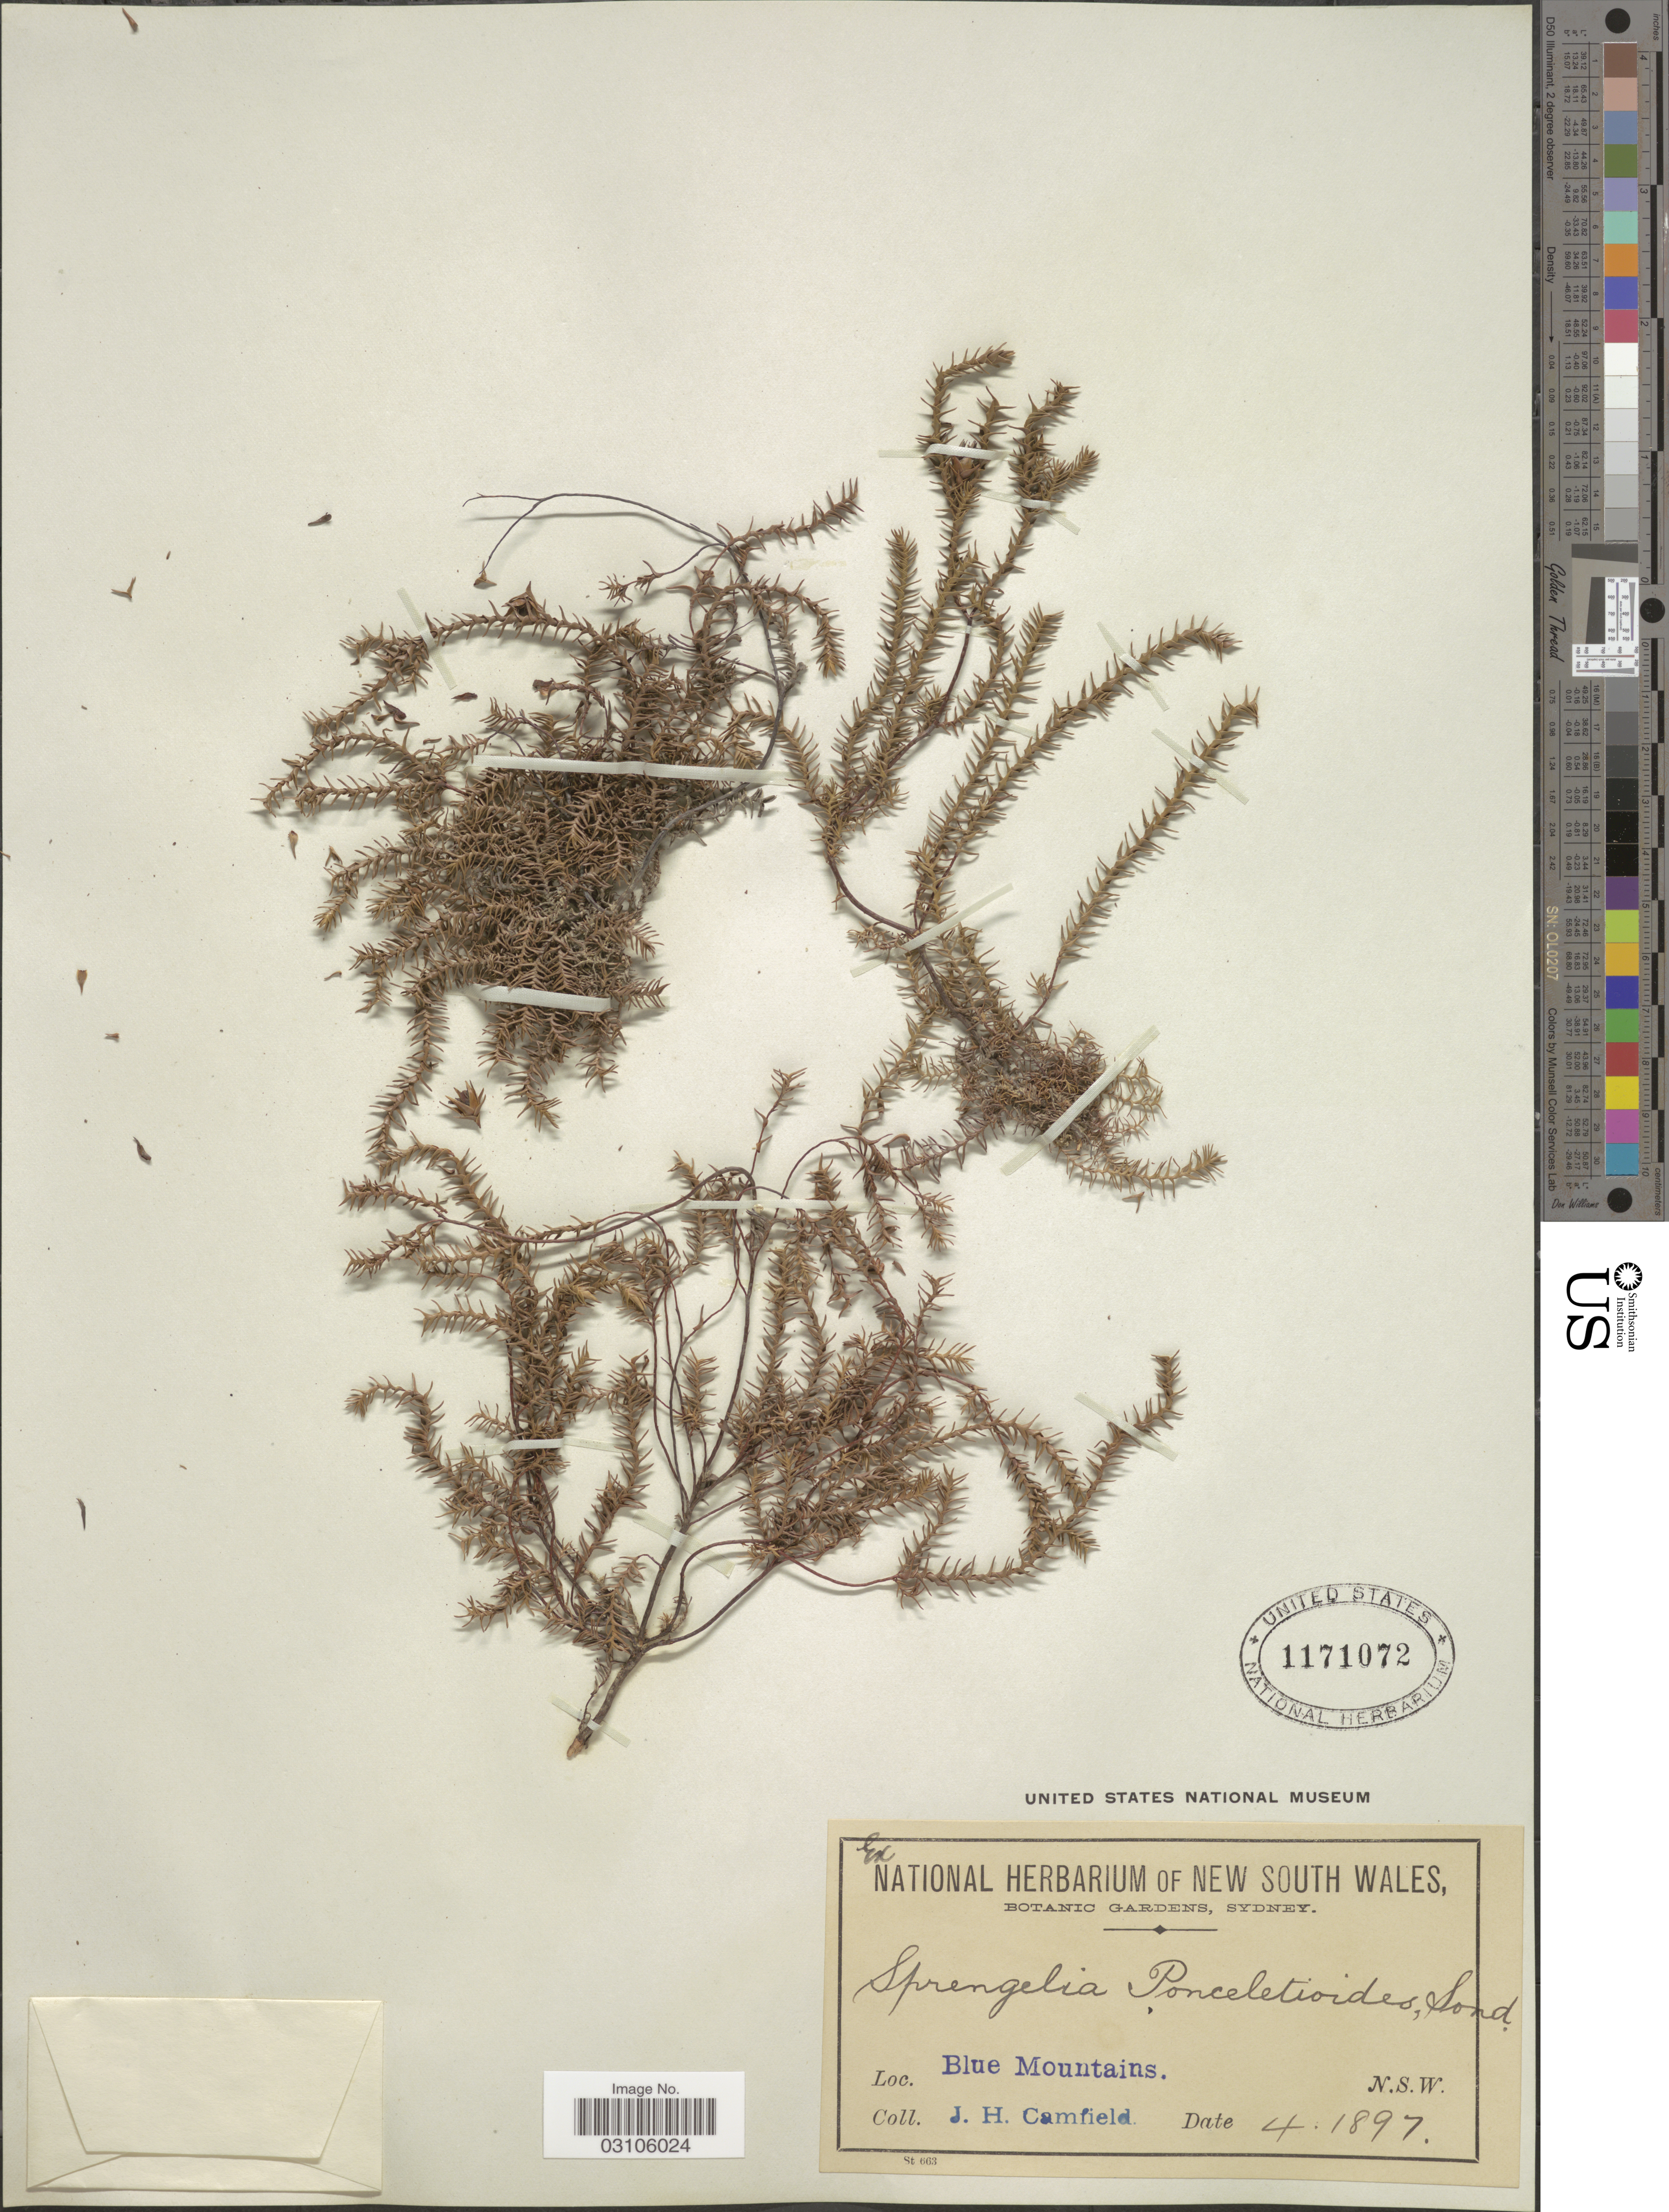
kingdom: Plantae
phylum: Tracheophyta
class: Magnoliopsida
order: Ericales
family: Ericaceae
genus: Sprengelia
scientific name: Sprengelia ponceletioides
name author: Sond.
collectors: J. Camfield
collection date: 1897-04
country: Australia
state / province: New South Wales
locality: Blue Mountains.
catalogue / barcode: US 1171072